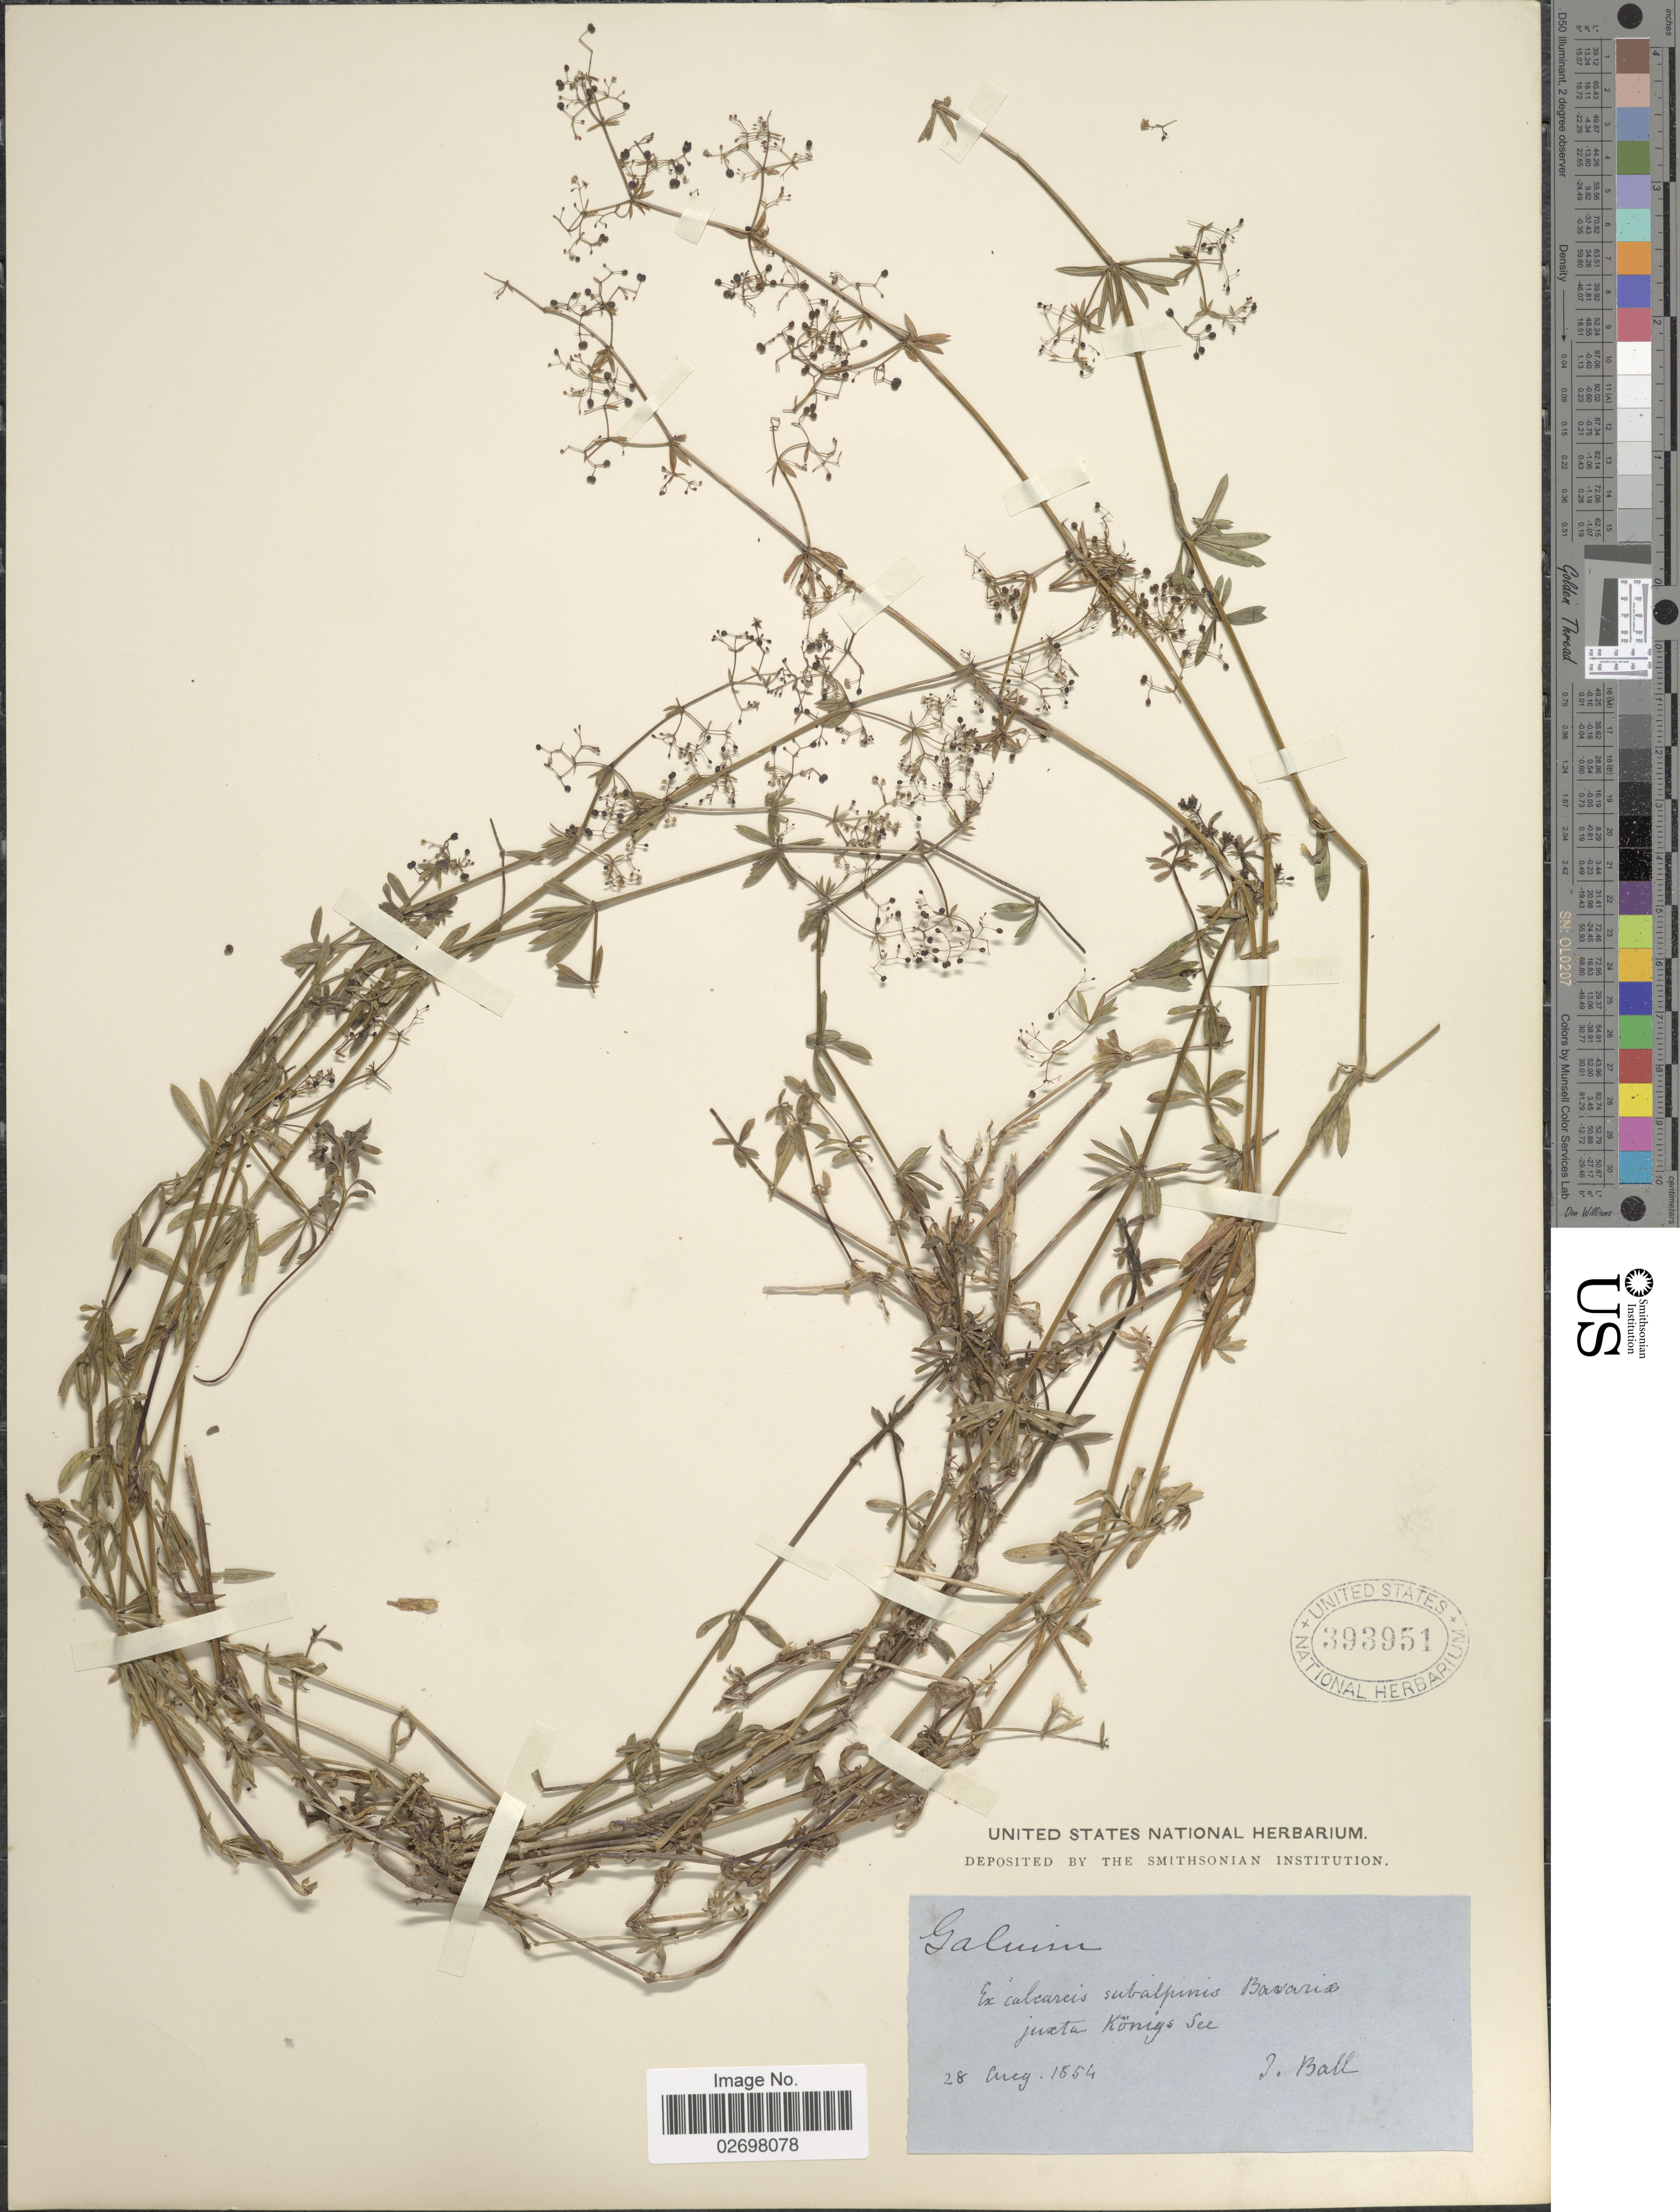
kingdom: Plantae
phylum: Tracheophyta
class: Magnoliopsida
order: Gentianales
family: Rubiaceae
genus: Galium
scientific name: Galium sp.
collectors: J. Ball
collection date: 1854-08-28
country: Germany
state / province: Bayern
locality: Calcareis subalpinis Bavaria juxta Königs See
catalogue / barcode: US 393951